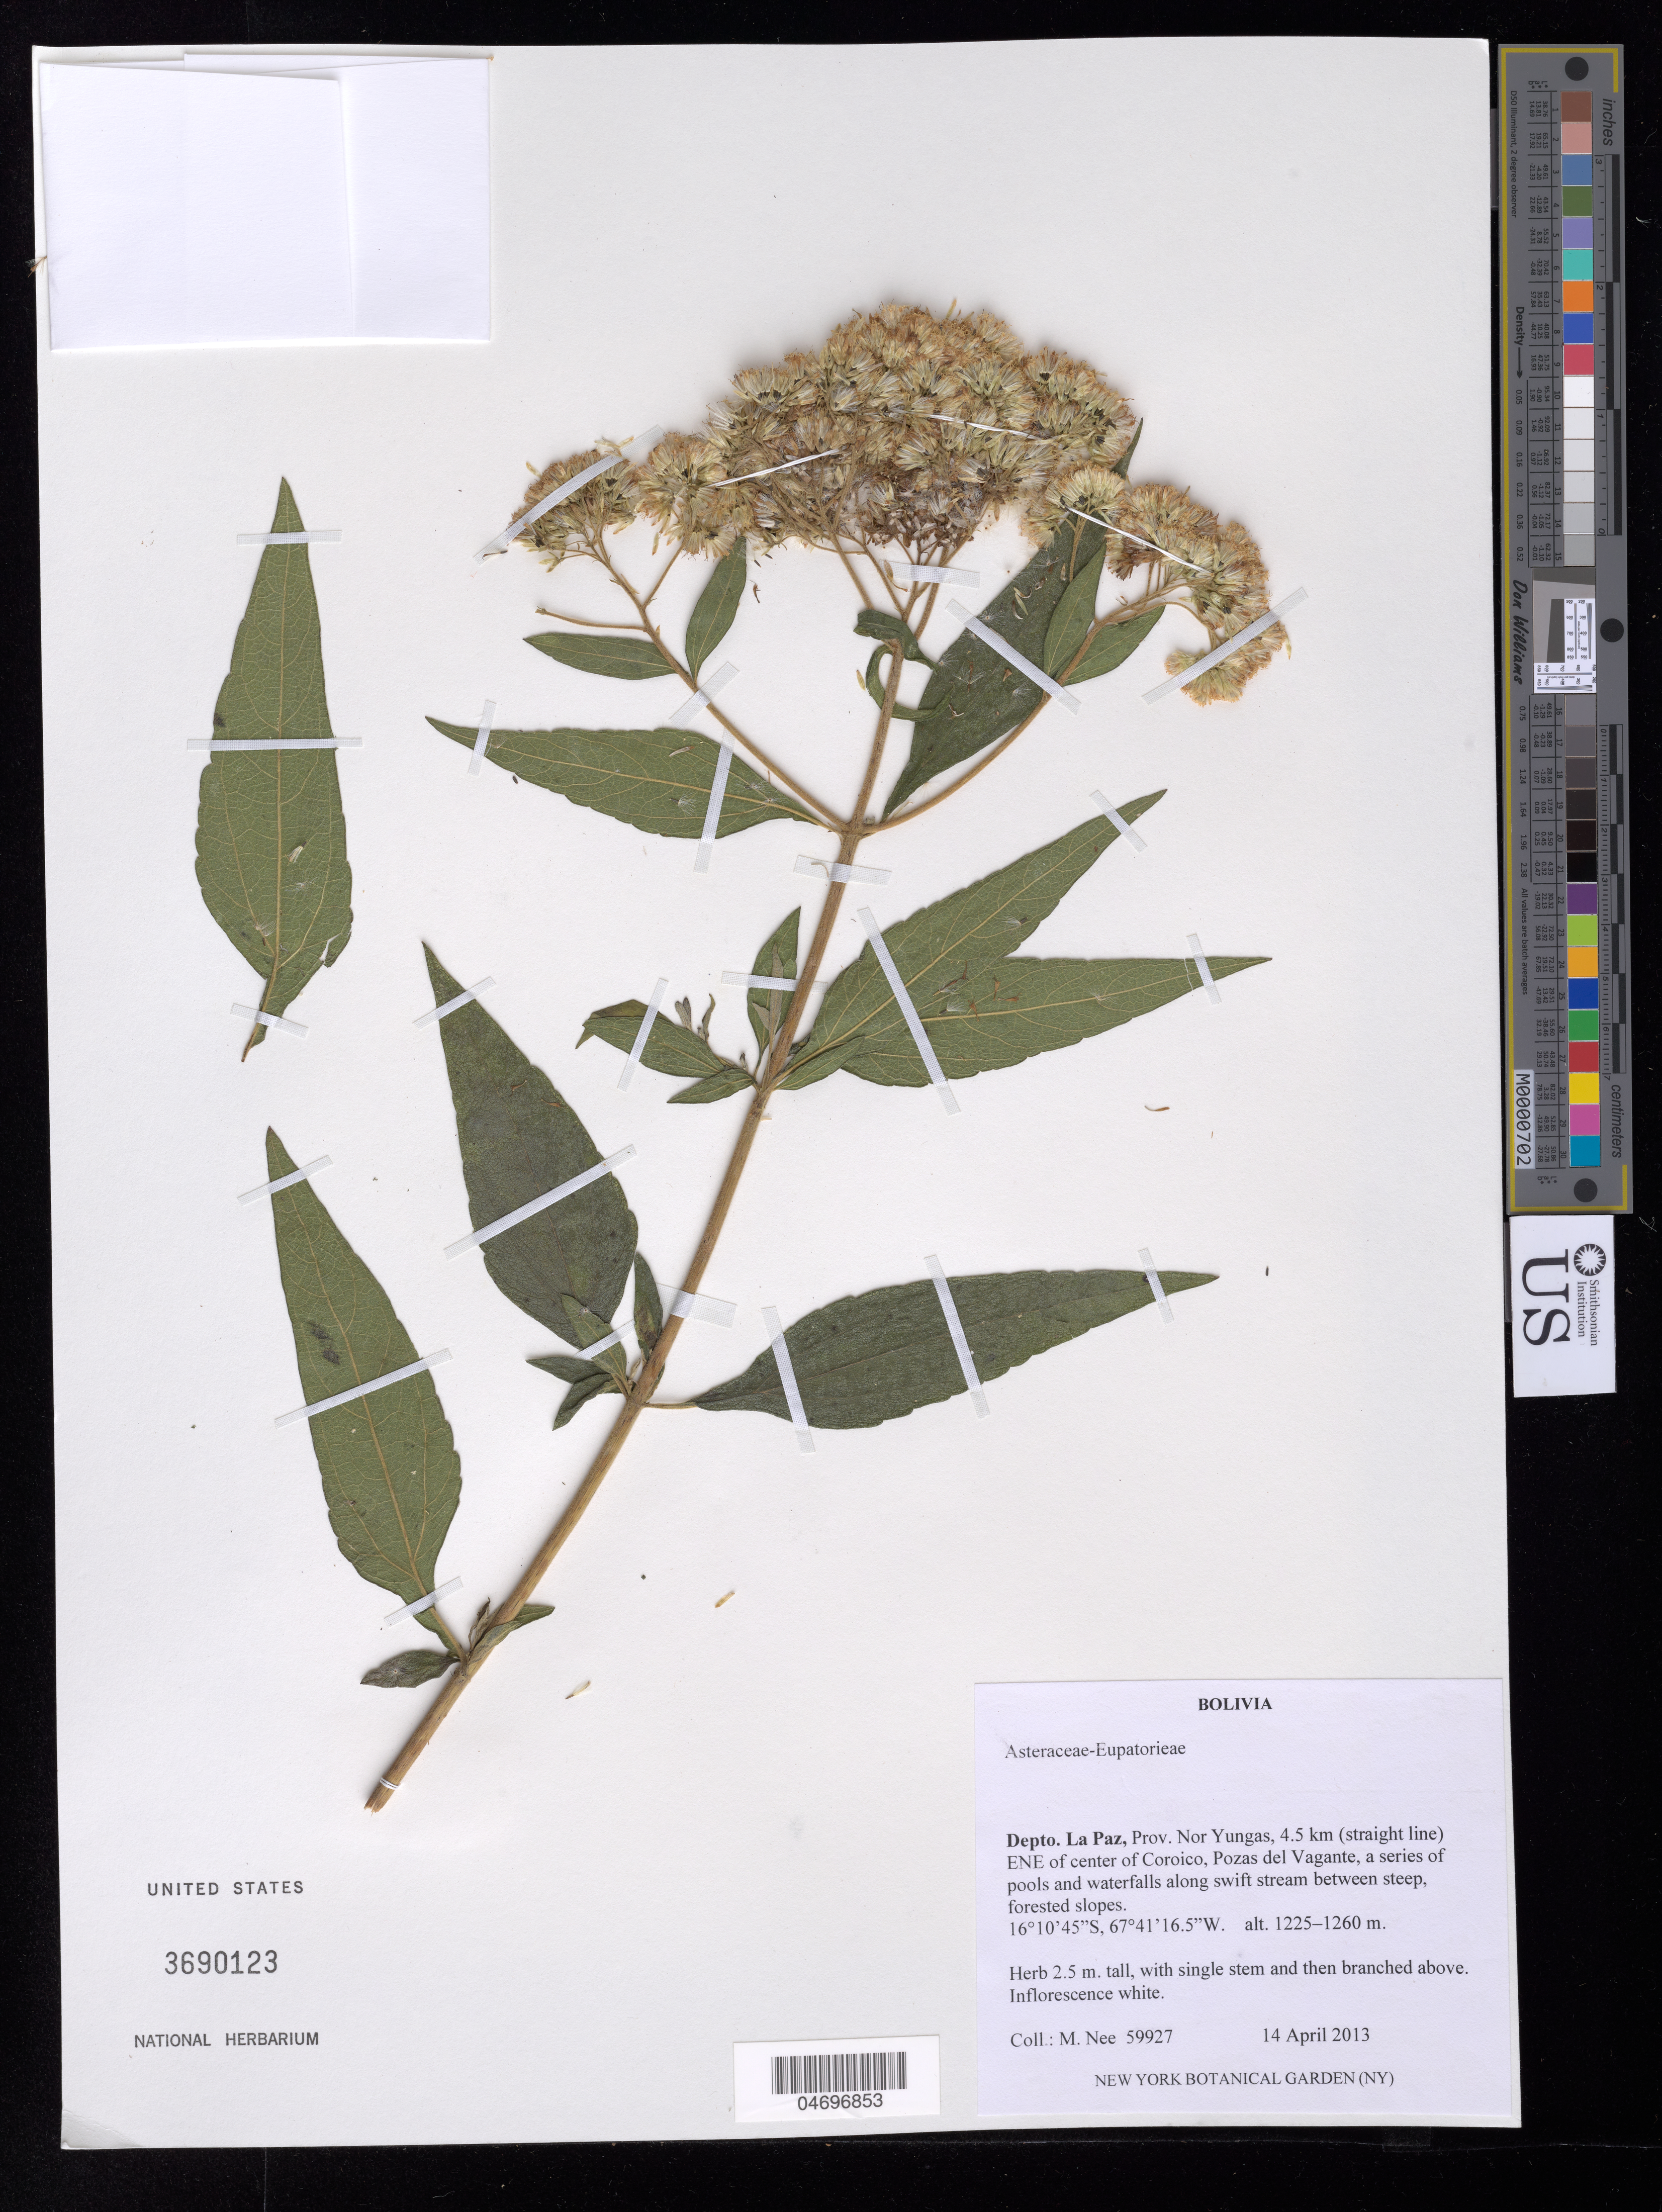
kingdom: Plantae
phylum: Tracheophyta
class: Magnoliopsida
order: Asterales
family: Asteraceae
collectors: M. Nee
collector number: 59927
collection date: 2013-04-14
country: Bolivia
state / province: La Paz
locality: Depto. La Paz, Prov. Nor Yungas, 4.5 km (straight line) ENE of center of Coroico, Pozas del Vagante, a series of pools and waterfalls along swift stream between steep, forested slopes.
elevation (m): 1225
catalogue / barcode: US 3690123